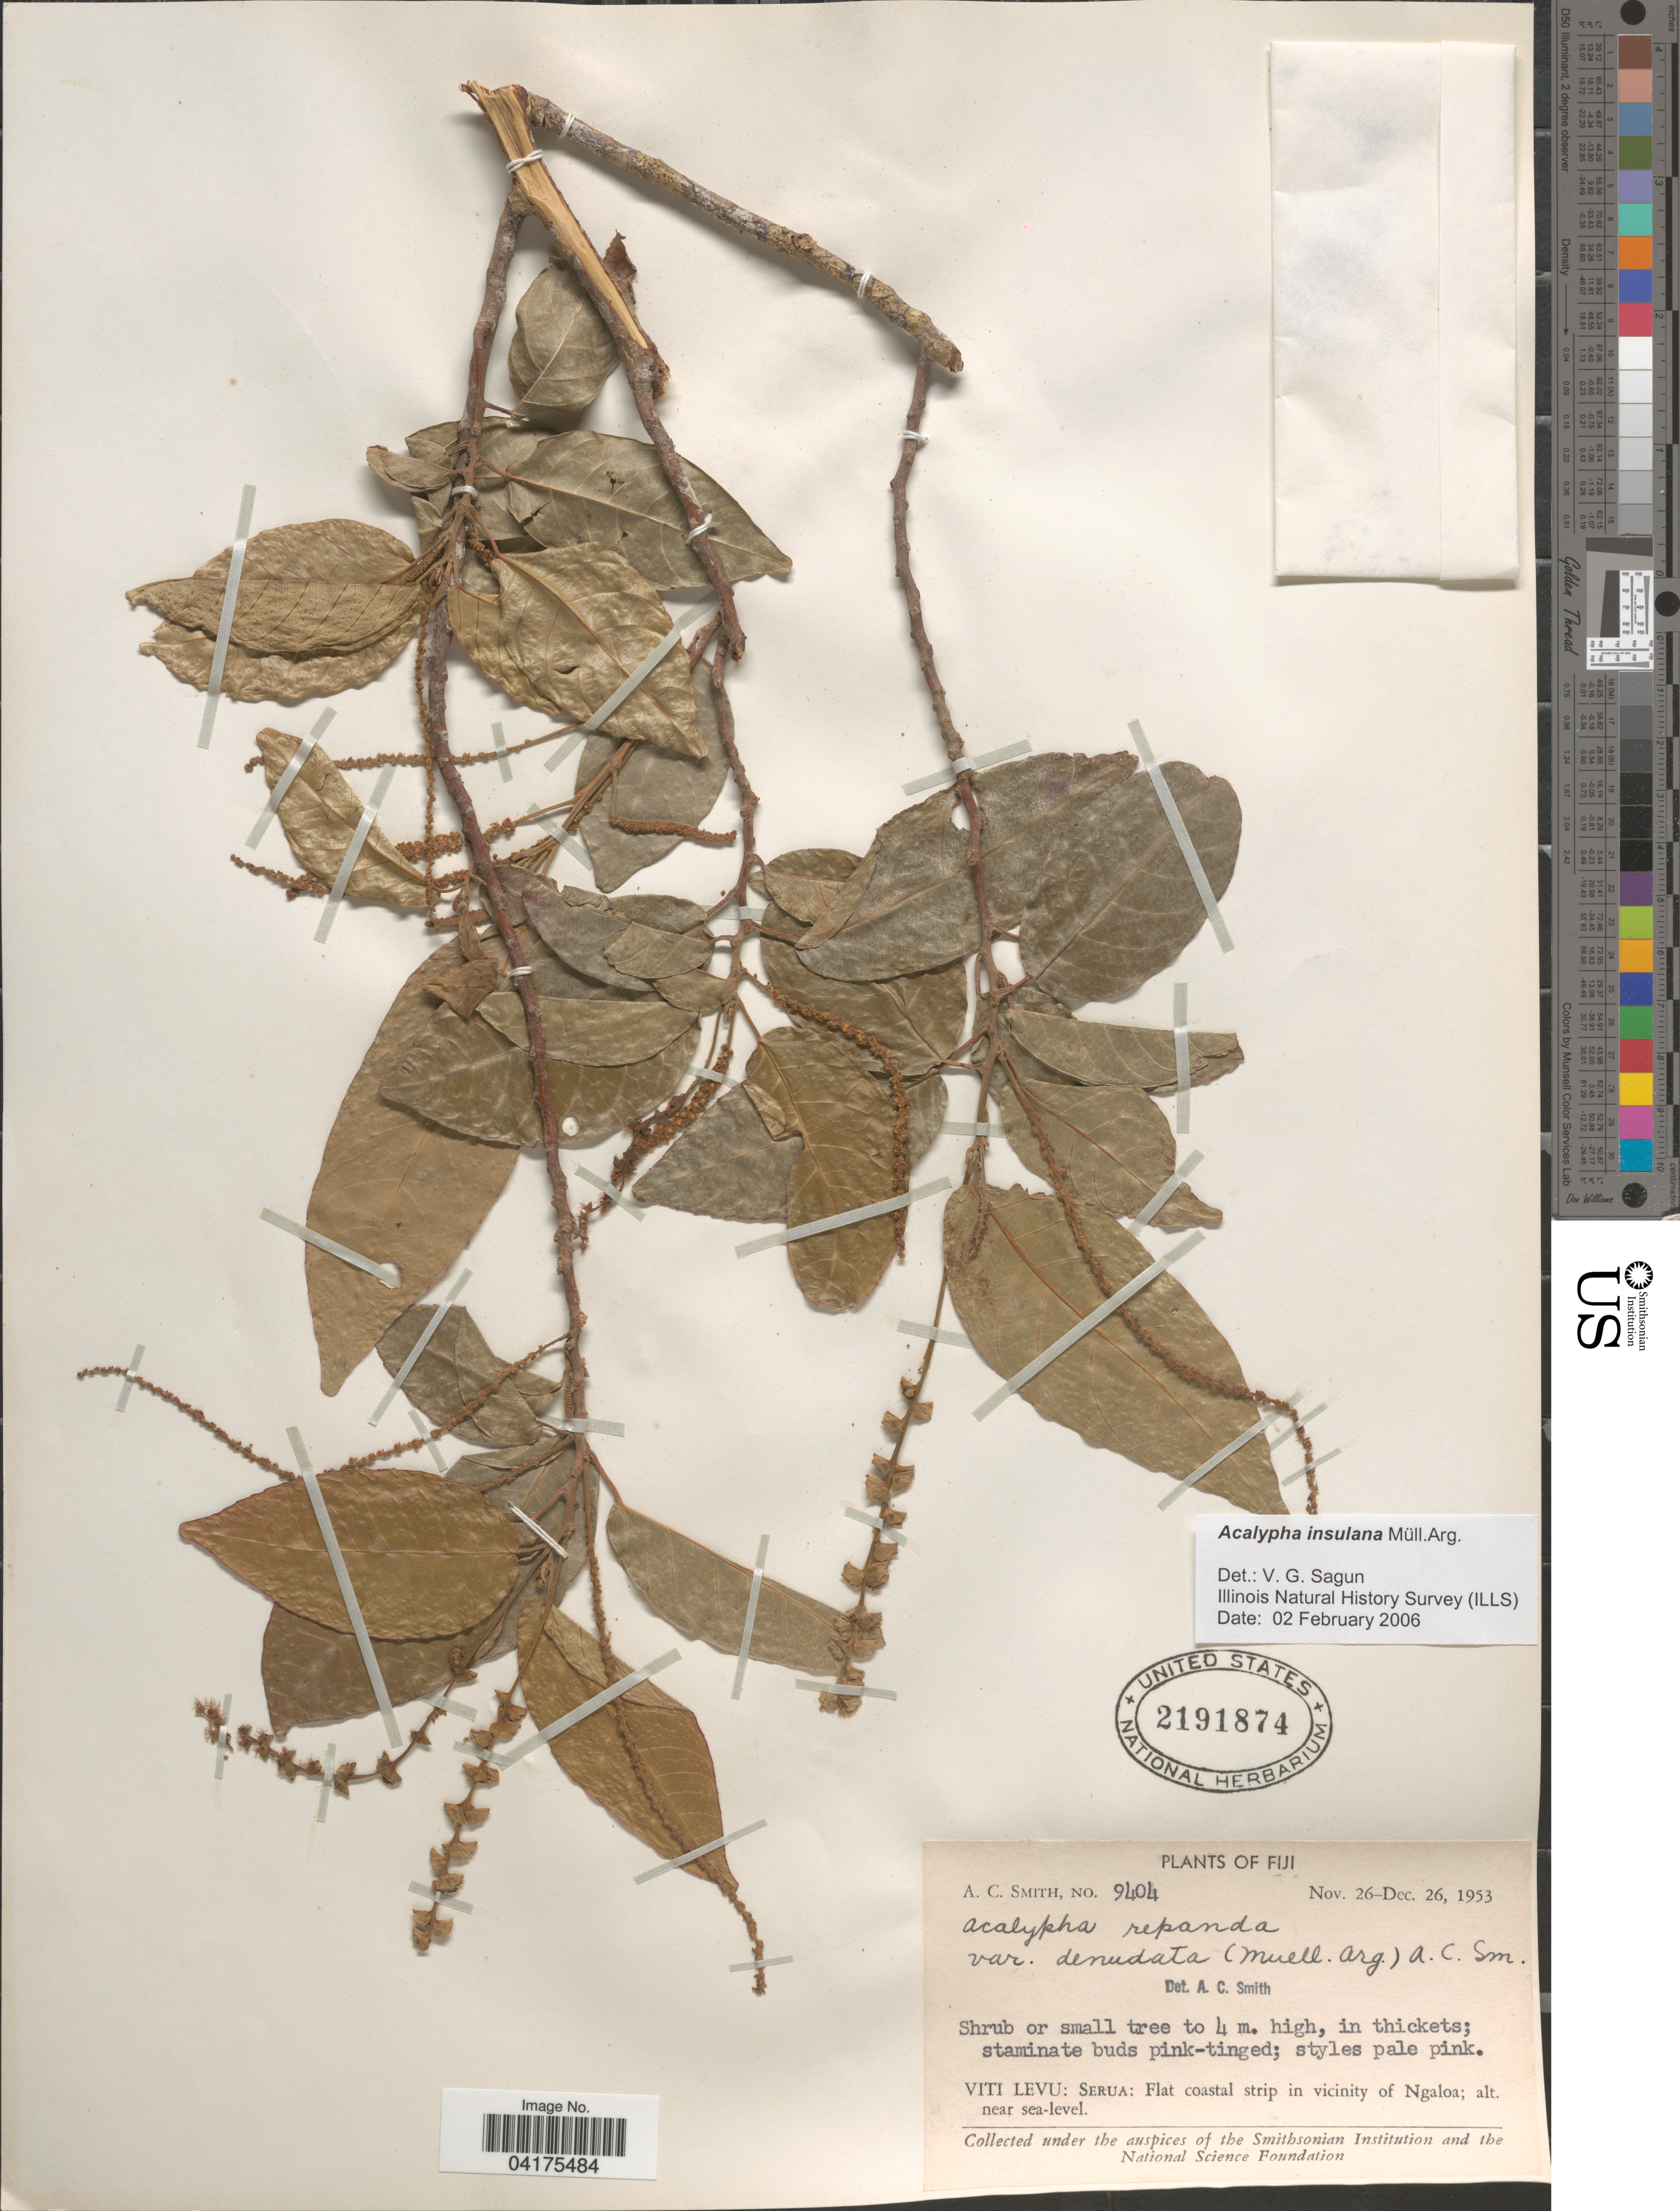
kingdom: Plantae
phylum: Tracheophyta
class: Magnoliopsida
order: Malpighiales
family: Euphorbiaceae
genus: Acalypha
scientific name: Acalypha insulana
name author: Müll. Arg.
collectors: A. C. Smith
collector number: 9404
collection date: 1953-11-26/1953-12-26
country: Fiji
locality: Viti Levu: Serua: Flat coastal strip in vicinity of Ngaloa.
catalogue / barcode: US 2191874